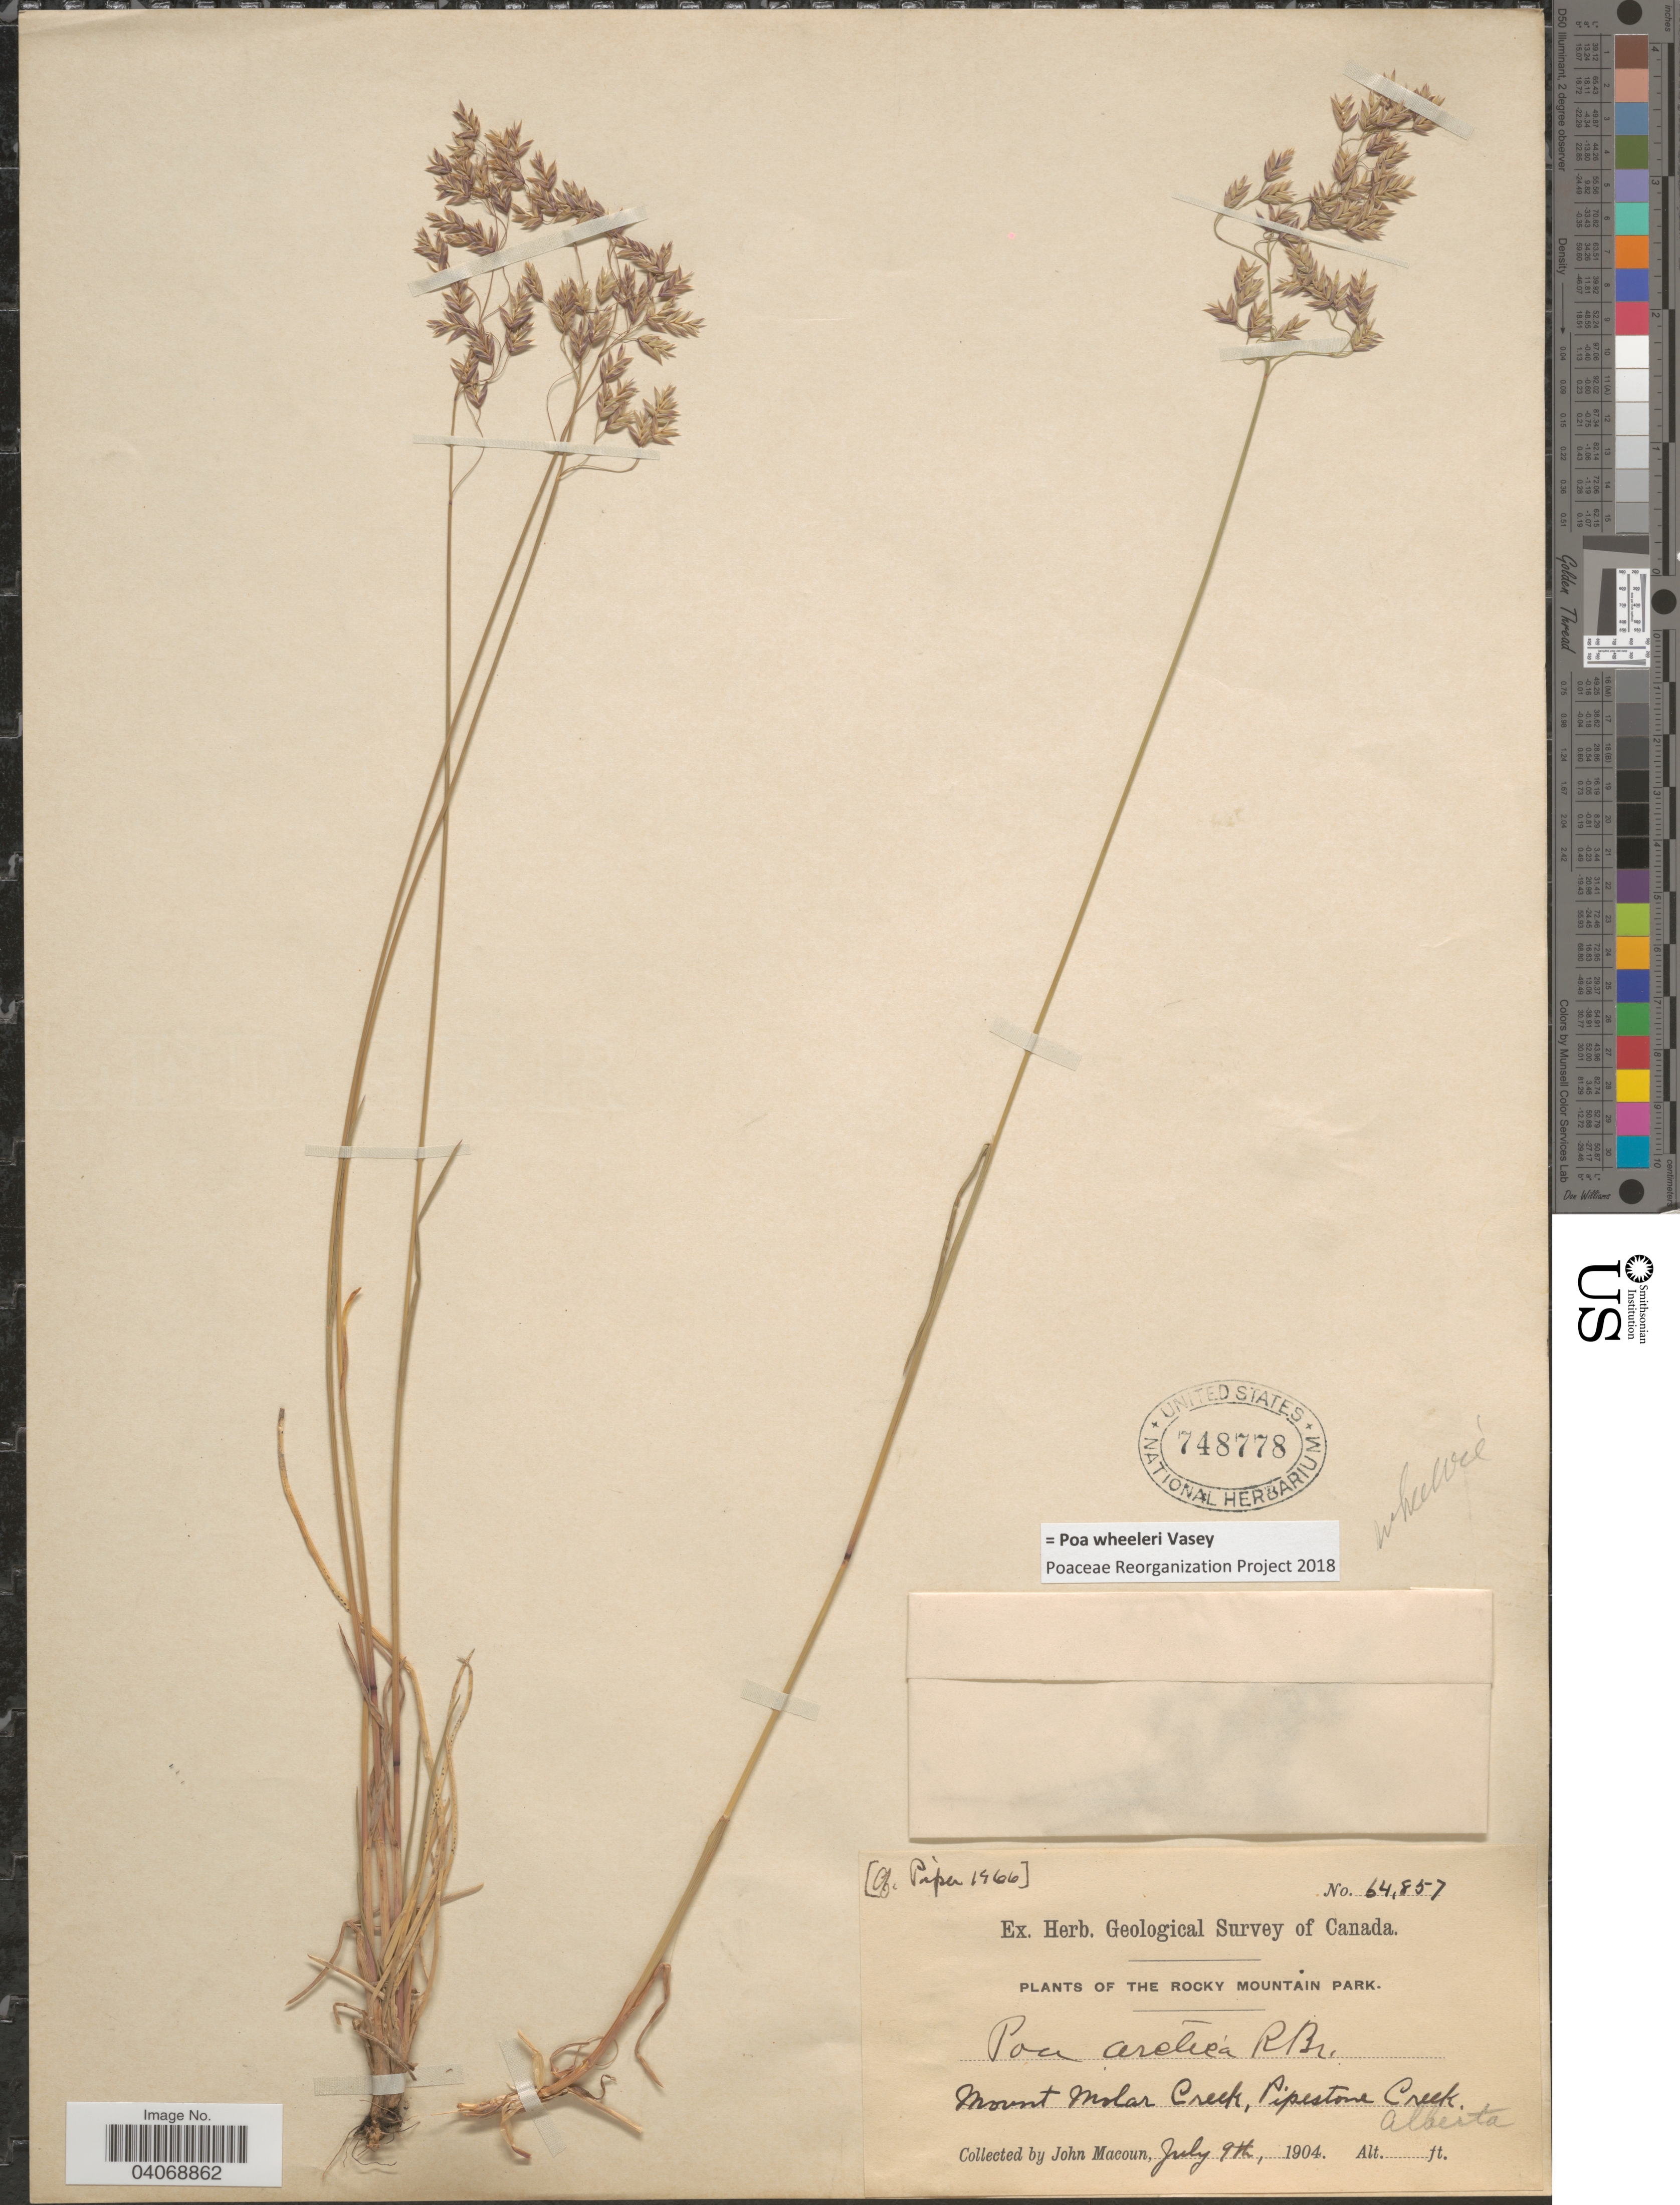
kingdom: Plantae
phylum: Tracheophyta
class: Liliopsida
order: Poales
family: Poaceae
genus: Poa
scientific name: Poa wheeleri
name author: Vasey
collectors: J. Macoun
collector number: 64857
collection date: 1904-07-09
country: Canada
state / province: Alberta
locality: Herb. Geological Survey of Canada. The Rocky Mountain Park. Mount Molar Creek, Pipestone Creek.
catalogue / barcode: US 748778